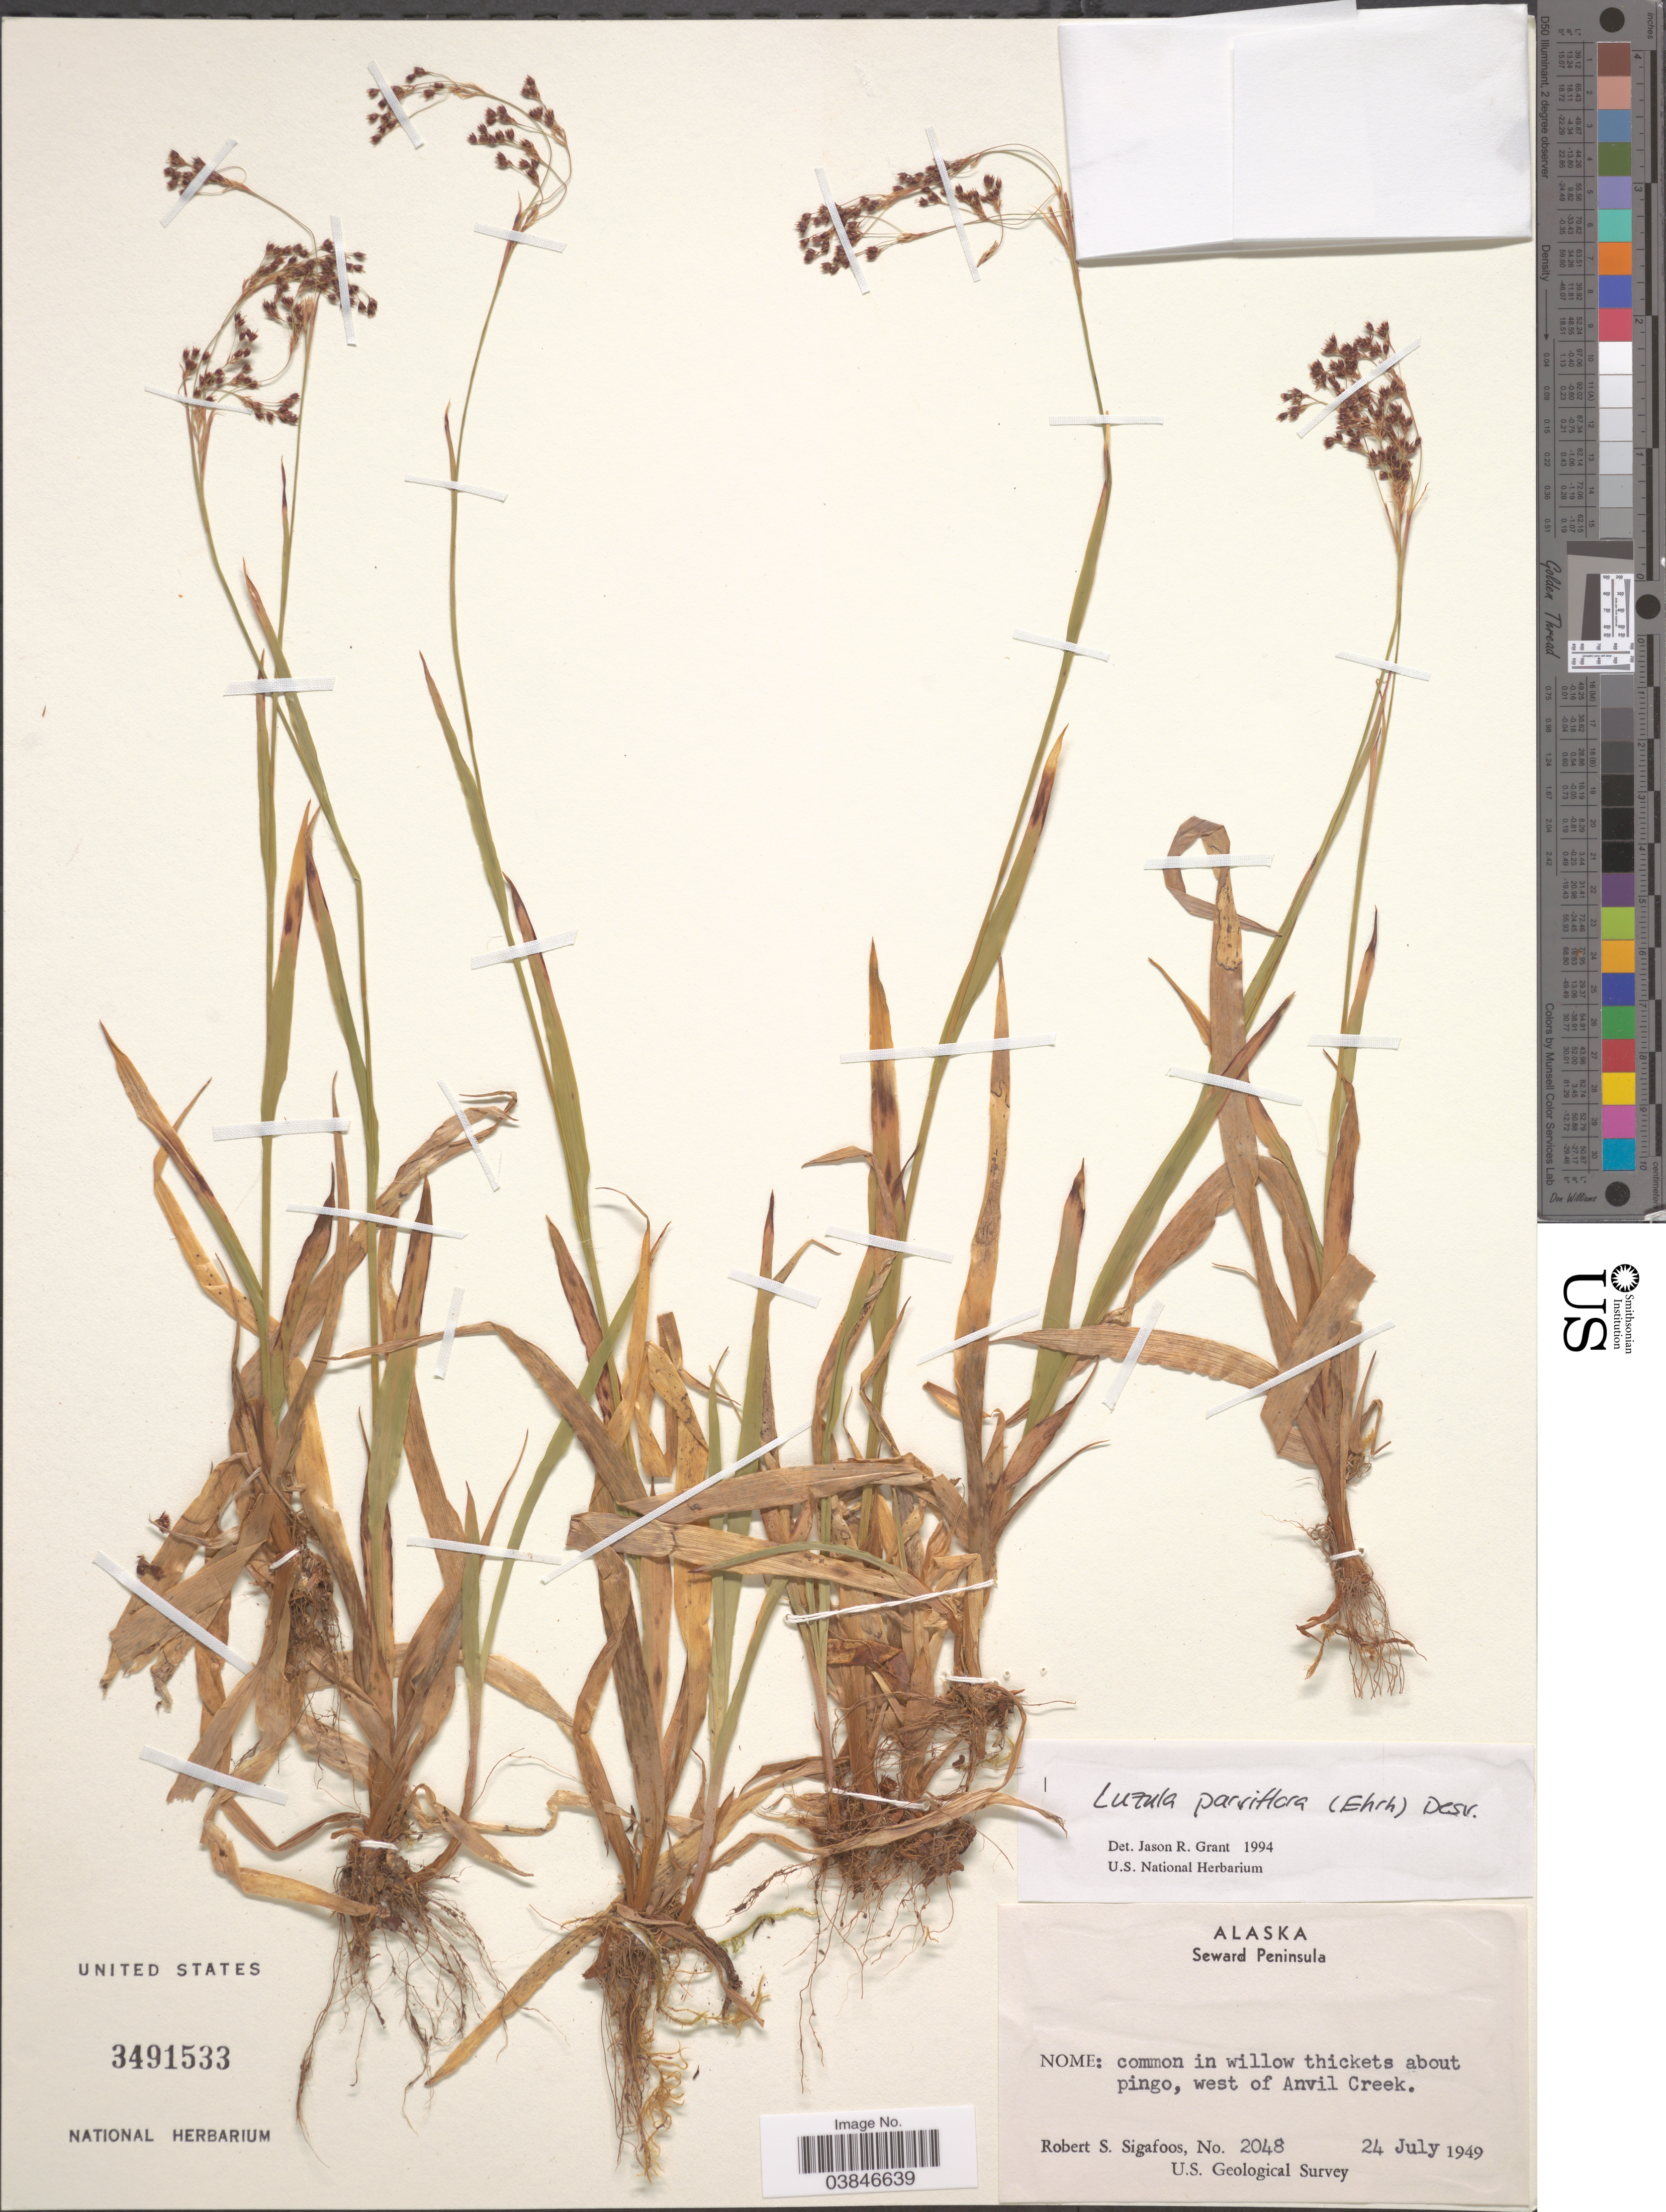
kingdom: Plantae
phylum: Tracheophyta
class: Liliopsida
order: Poales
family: Juncaceae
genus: Luzula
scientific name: Luzula parviflora subsp. parviflora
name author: (Ehrh.) Desv.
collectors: R. Sigafoos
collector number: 2048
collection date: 1949-07-24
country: United States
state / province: Alaska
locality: Seward Peninsula. Nome: about pingo, west of Anvil Creek.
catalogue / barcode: US 3491533